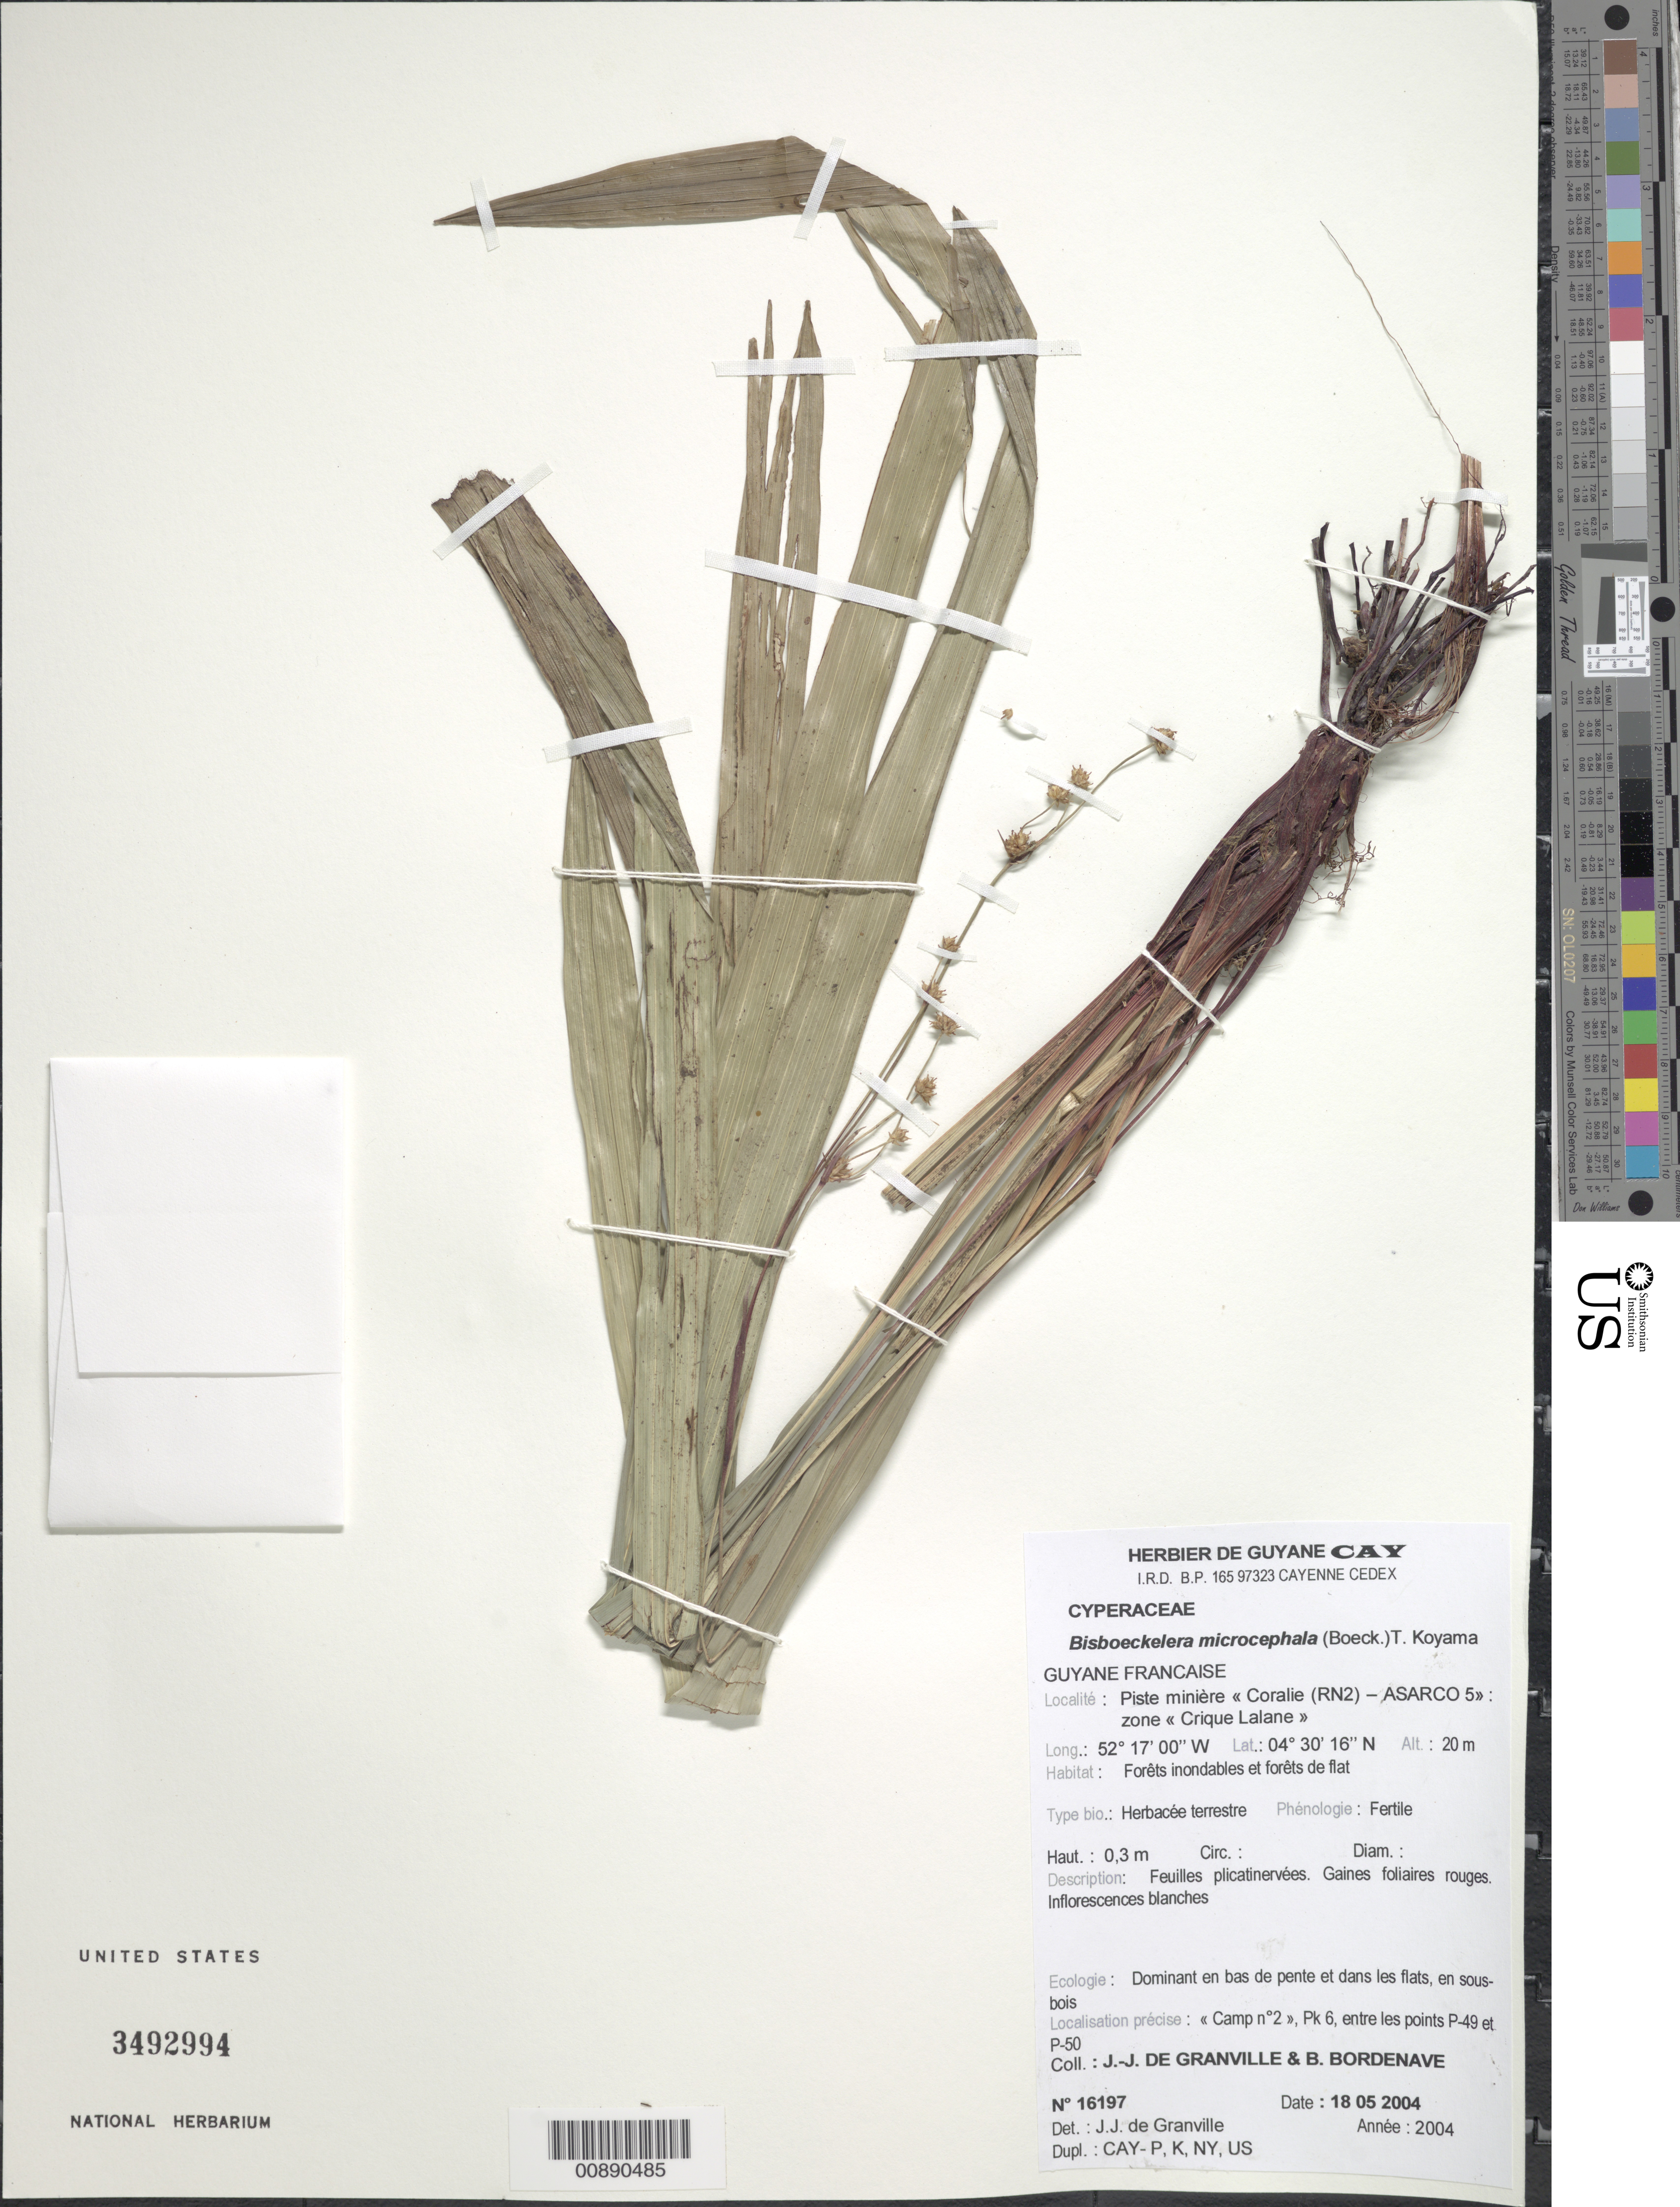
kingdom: Plantae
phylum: Tracheophyta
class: Liliopsida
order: Poales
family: Cyperaceae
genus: Bisboeckelera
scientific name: Bisboeckelera microcephala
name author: (Boeckeler) T. Koyama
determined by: Granville, J. J. de, (CAY), Institut de Recherche pour le Developpement (IRD) (FRENCH GUIANA)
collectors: J.-J. de Granville & B. Bordenave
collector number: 16197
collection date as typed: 18-May-04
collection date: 2004-05-18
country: French Guiana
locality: Coralie (RN2)-ASARCO 5, zone Crique Lalane; camp no. 2, PK 6, entre P-49 et P-50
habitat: Forêts inondables et forêts de flat; dominant en bas de pente et dans les flats, en sous bois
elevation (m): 20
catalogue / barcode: US 3492994